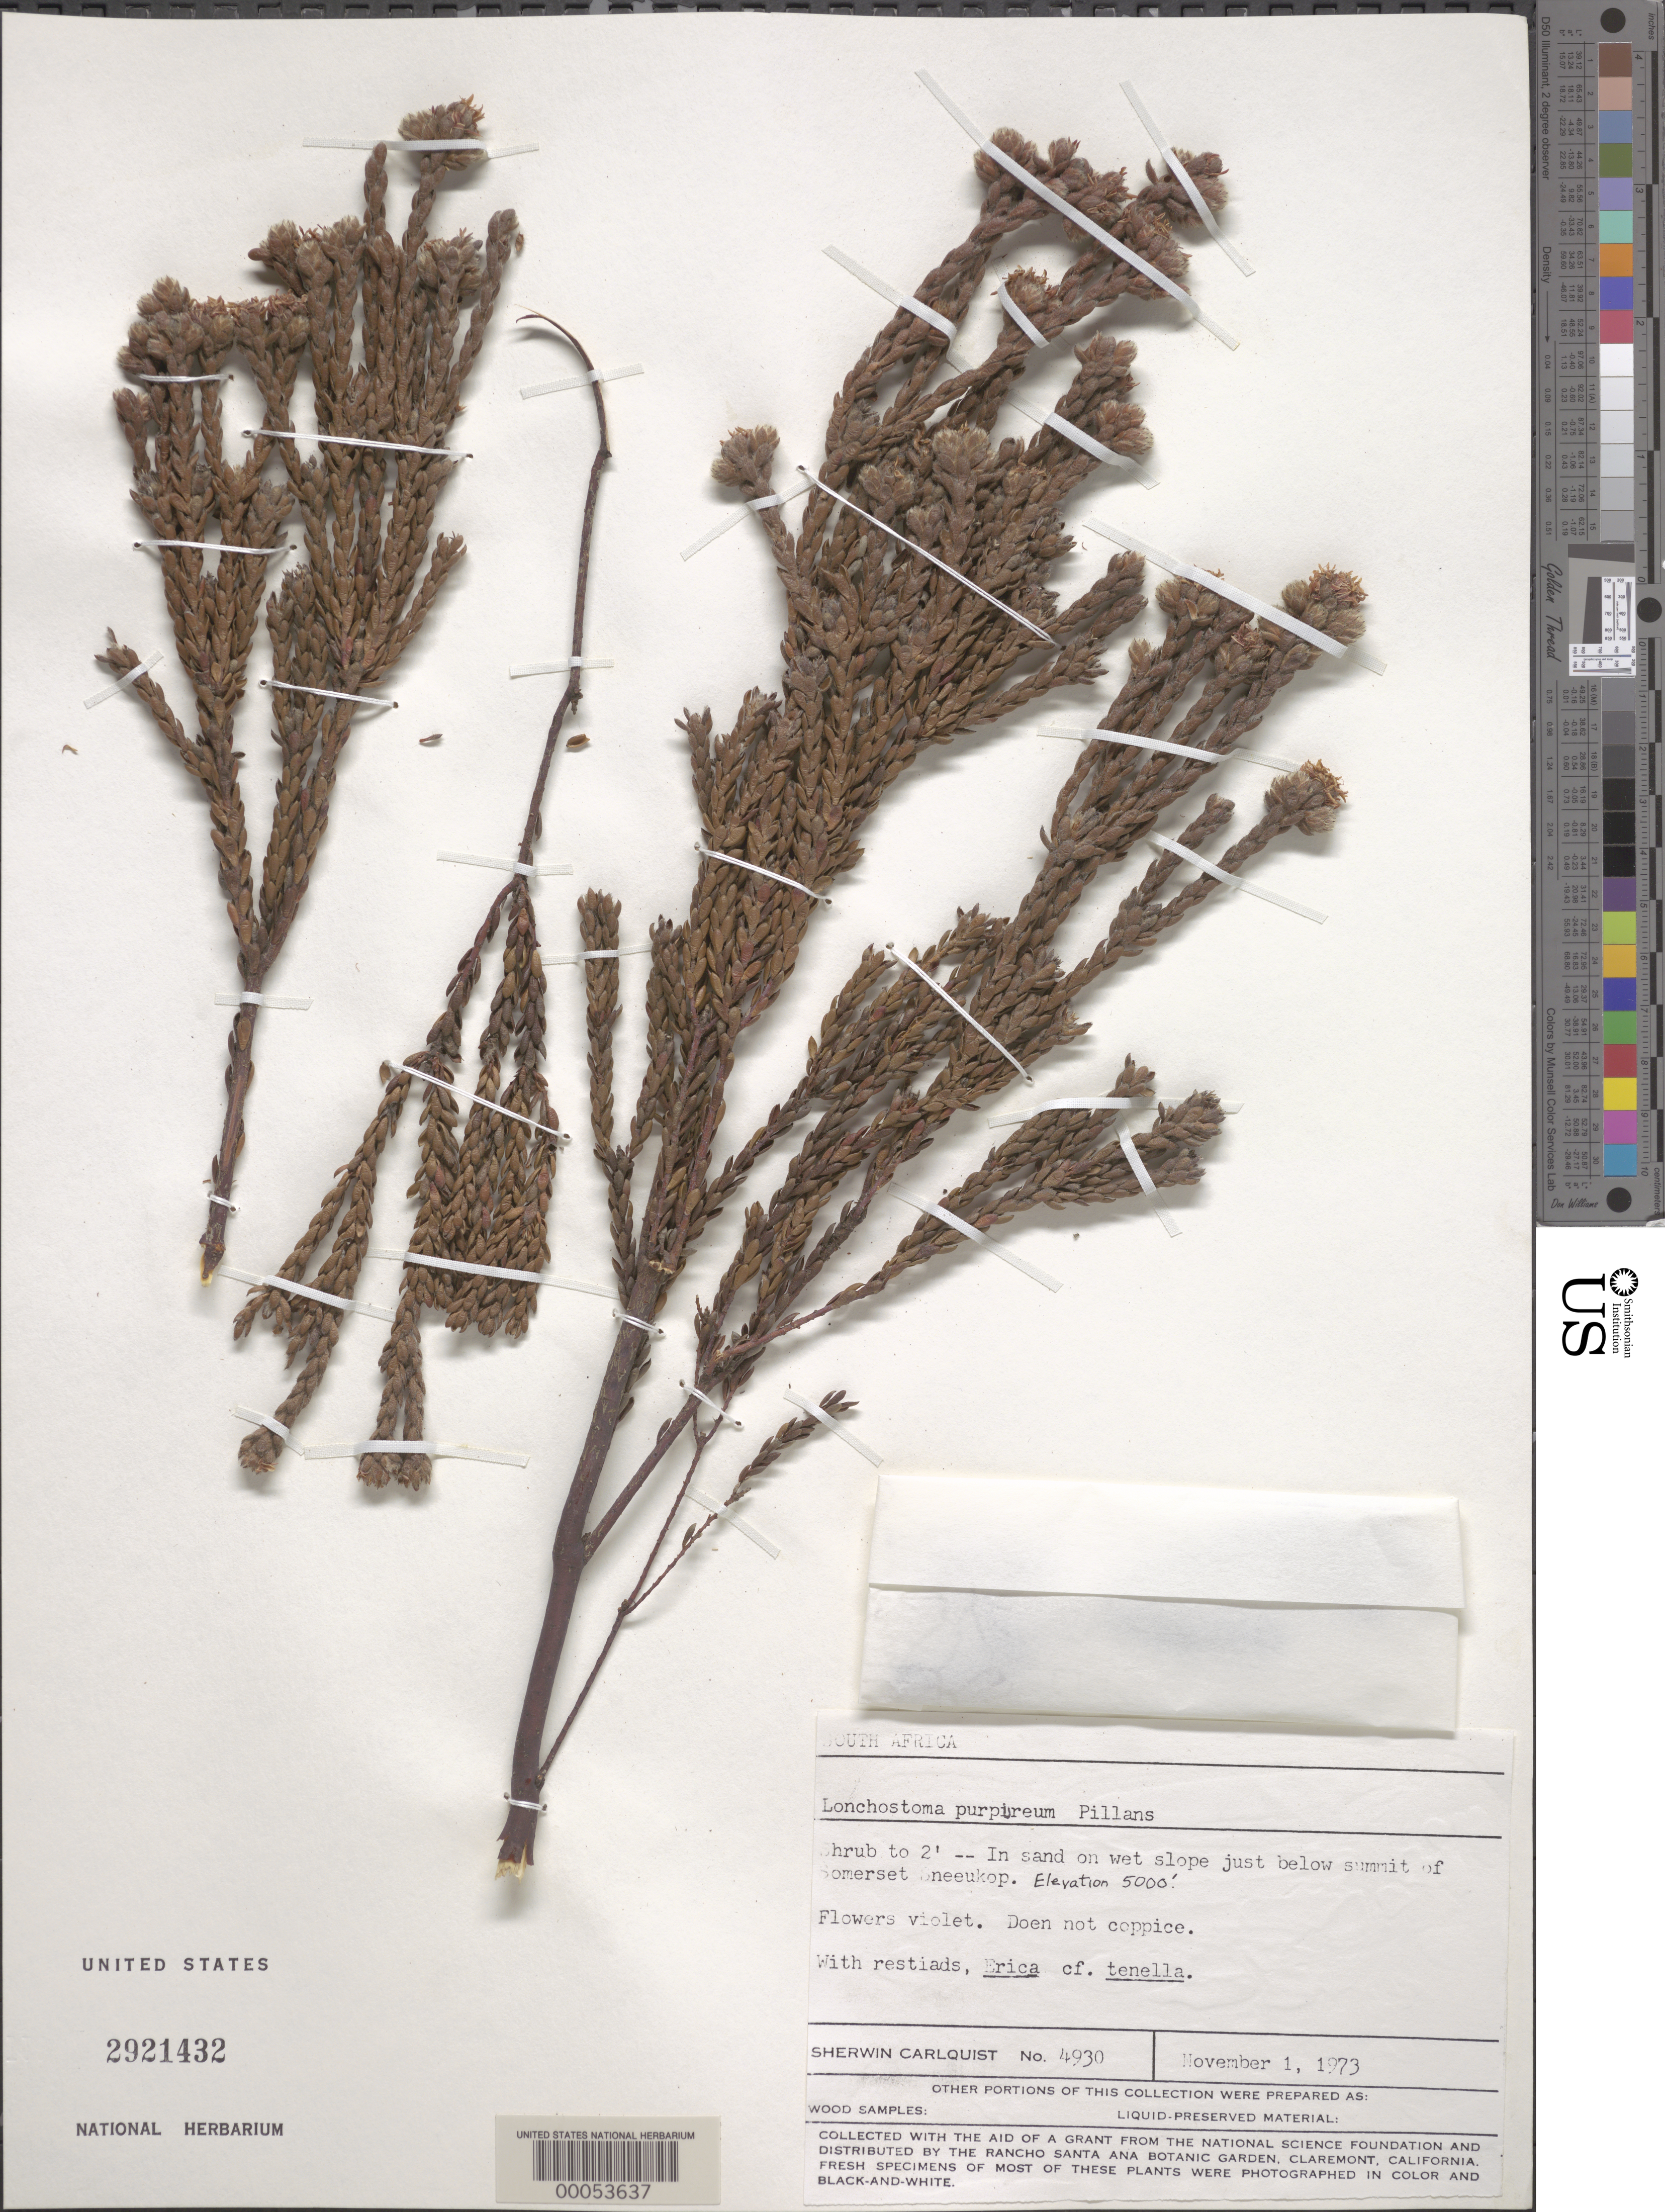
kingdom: Plantae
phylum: Tracheophyta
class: Magnoliopsida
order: Bruniales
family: Bruniaceae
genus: Brunia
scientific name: Brunia purpurea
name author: (Pillans) Class.-Bockh. & E.G.H. Oliv.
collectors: S. Carlquist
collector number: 4930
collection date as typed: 01 Nov 1973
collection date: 1973-11-01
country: South Africa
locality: Somerset sneeukop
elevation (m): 1524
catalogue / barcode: US 2921432